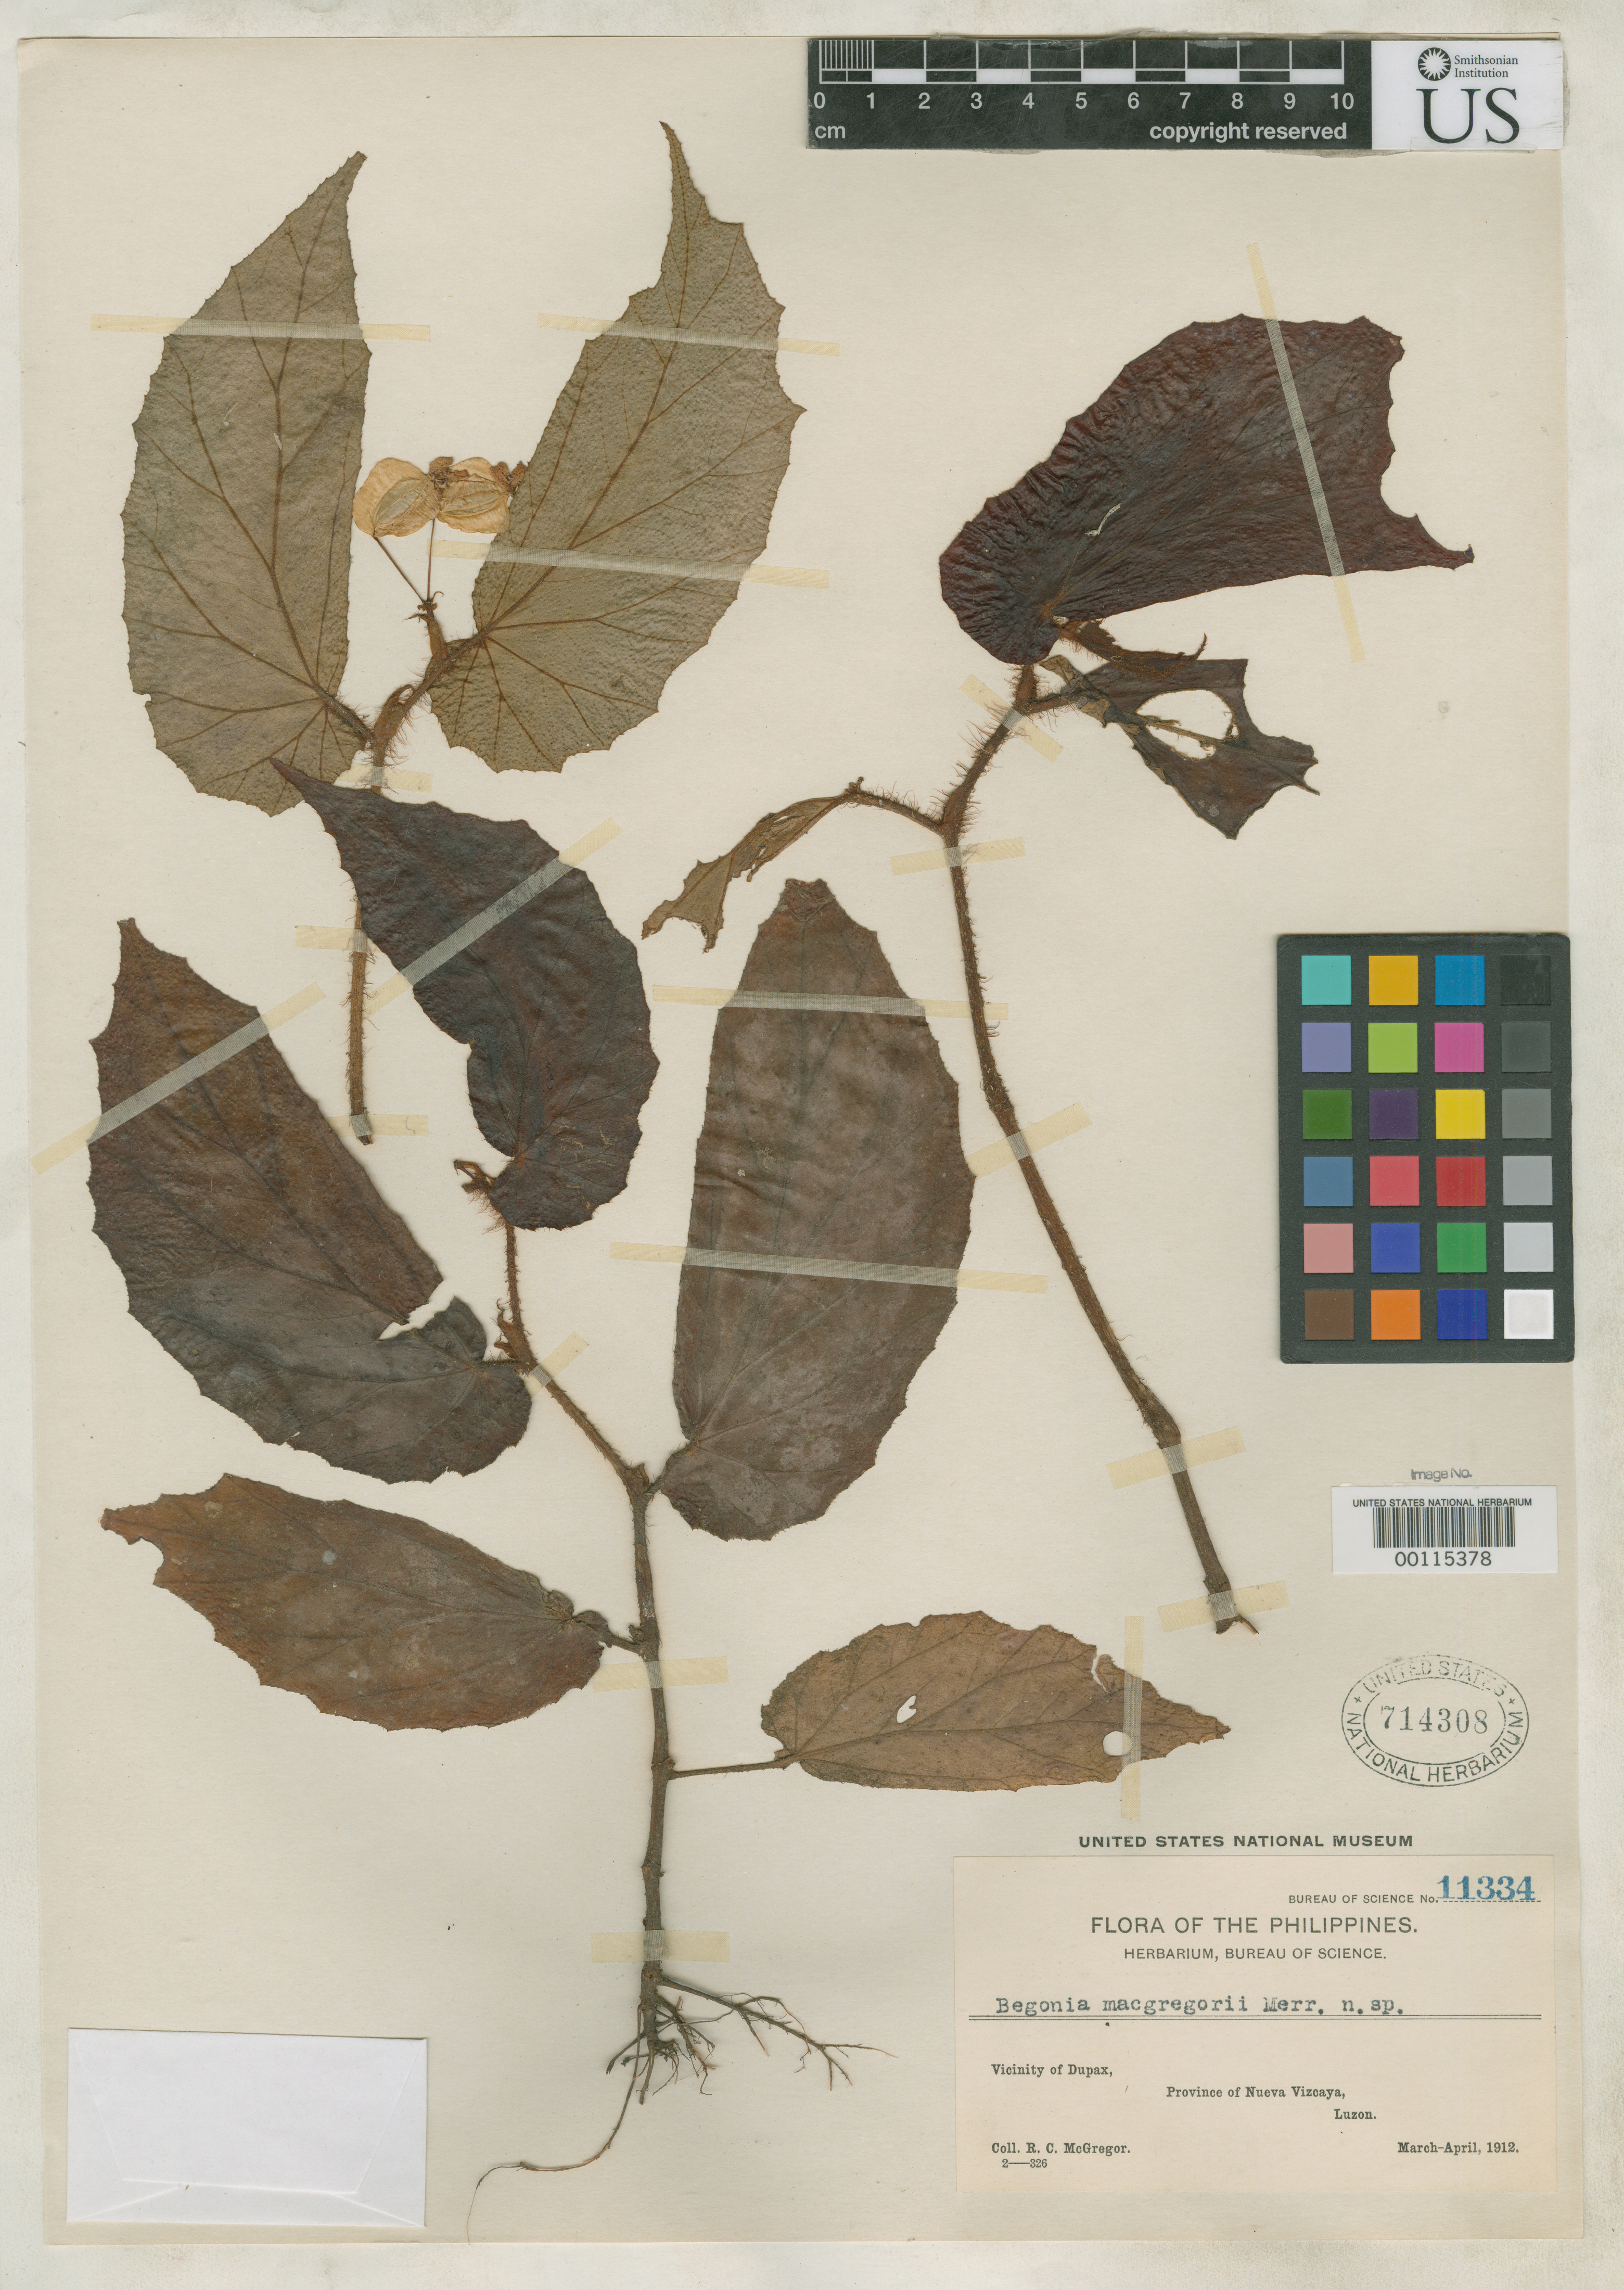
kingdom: Plantae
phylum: Tracheophyta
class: Magnoliopsida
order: Cucurbitales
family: Begoniaceae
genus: Begonia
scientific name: Begonia macgregorii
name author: Merr.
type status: Isotype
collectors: R. C. McGregor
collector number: Bur. Sci. 11334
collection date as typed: Mar 1912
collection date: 1912-03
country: Philippines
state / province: Cagayan Valley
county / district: Nueva Vizcaya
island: Luzon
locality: Dupax.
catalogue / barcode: US 714308